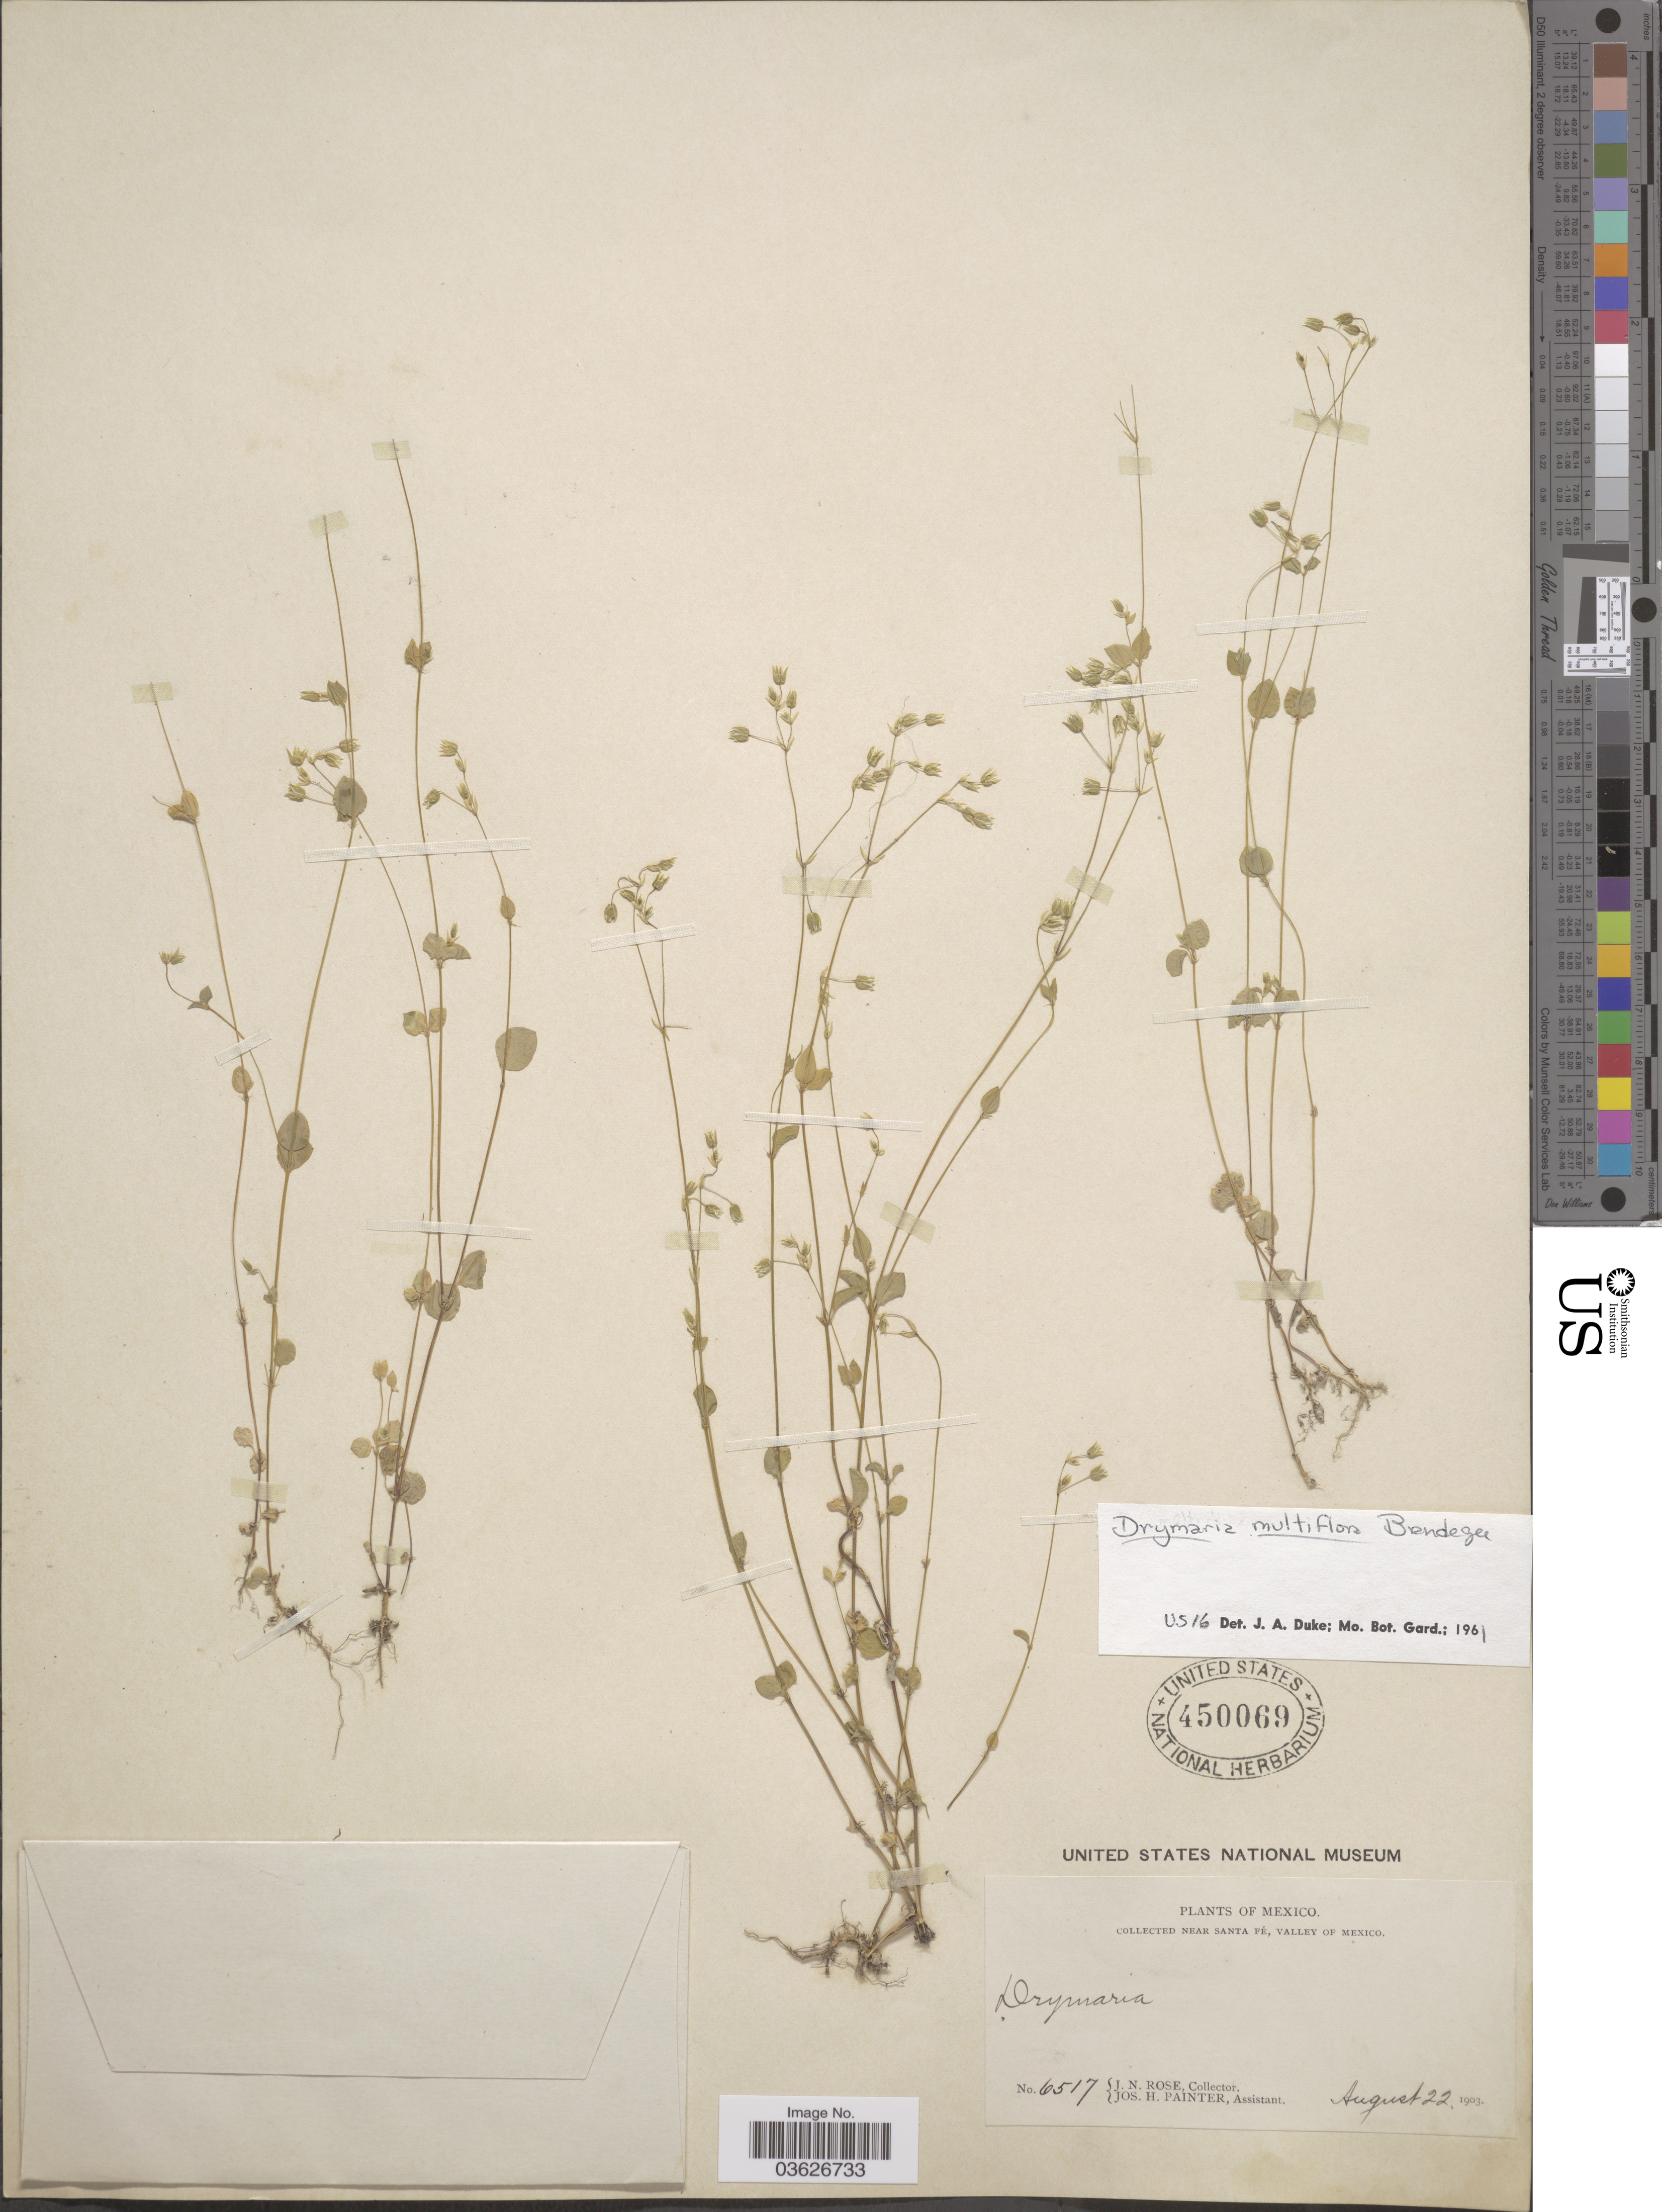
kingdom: Plantae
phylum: Tracheophyta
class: Magnoliopsida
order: Caryophyllales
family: Caryophyllaceae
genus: Drymaria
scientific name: Drymaria multiflora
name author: Brandegee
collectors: J. N. Rose & J. H. Painter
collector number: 6517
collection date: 1903-08-22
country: Mexico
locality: Near Sante Fé, Valley of Mexico.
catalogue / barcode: US 450069